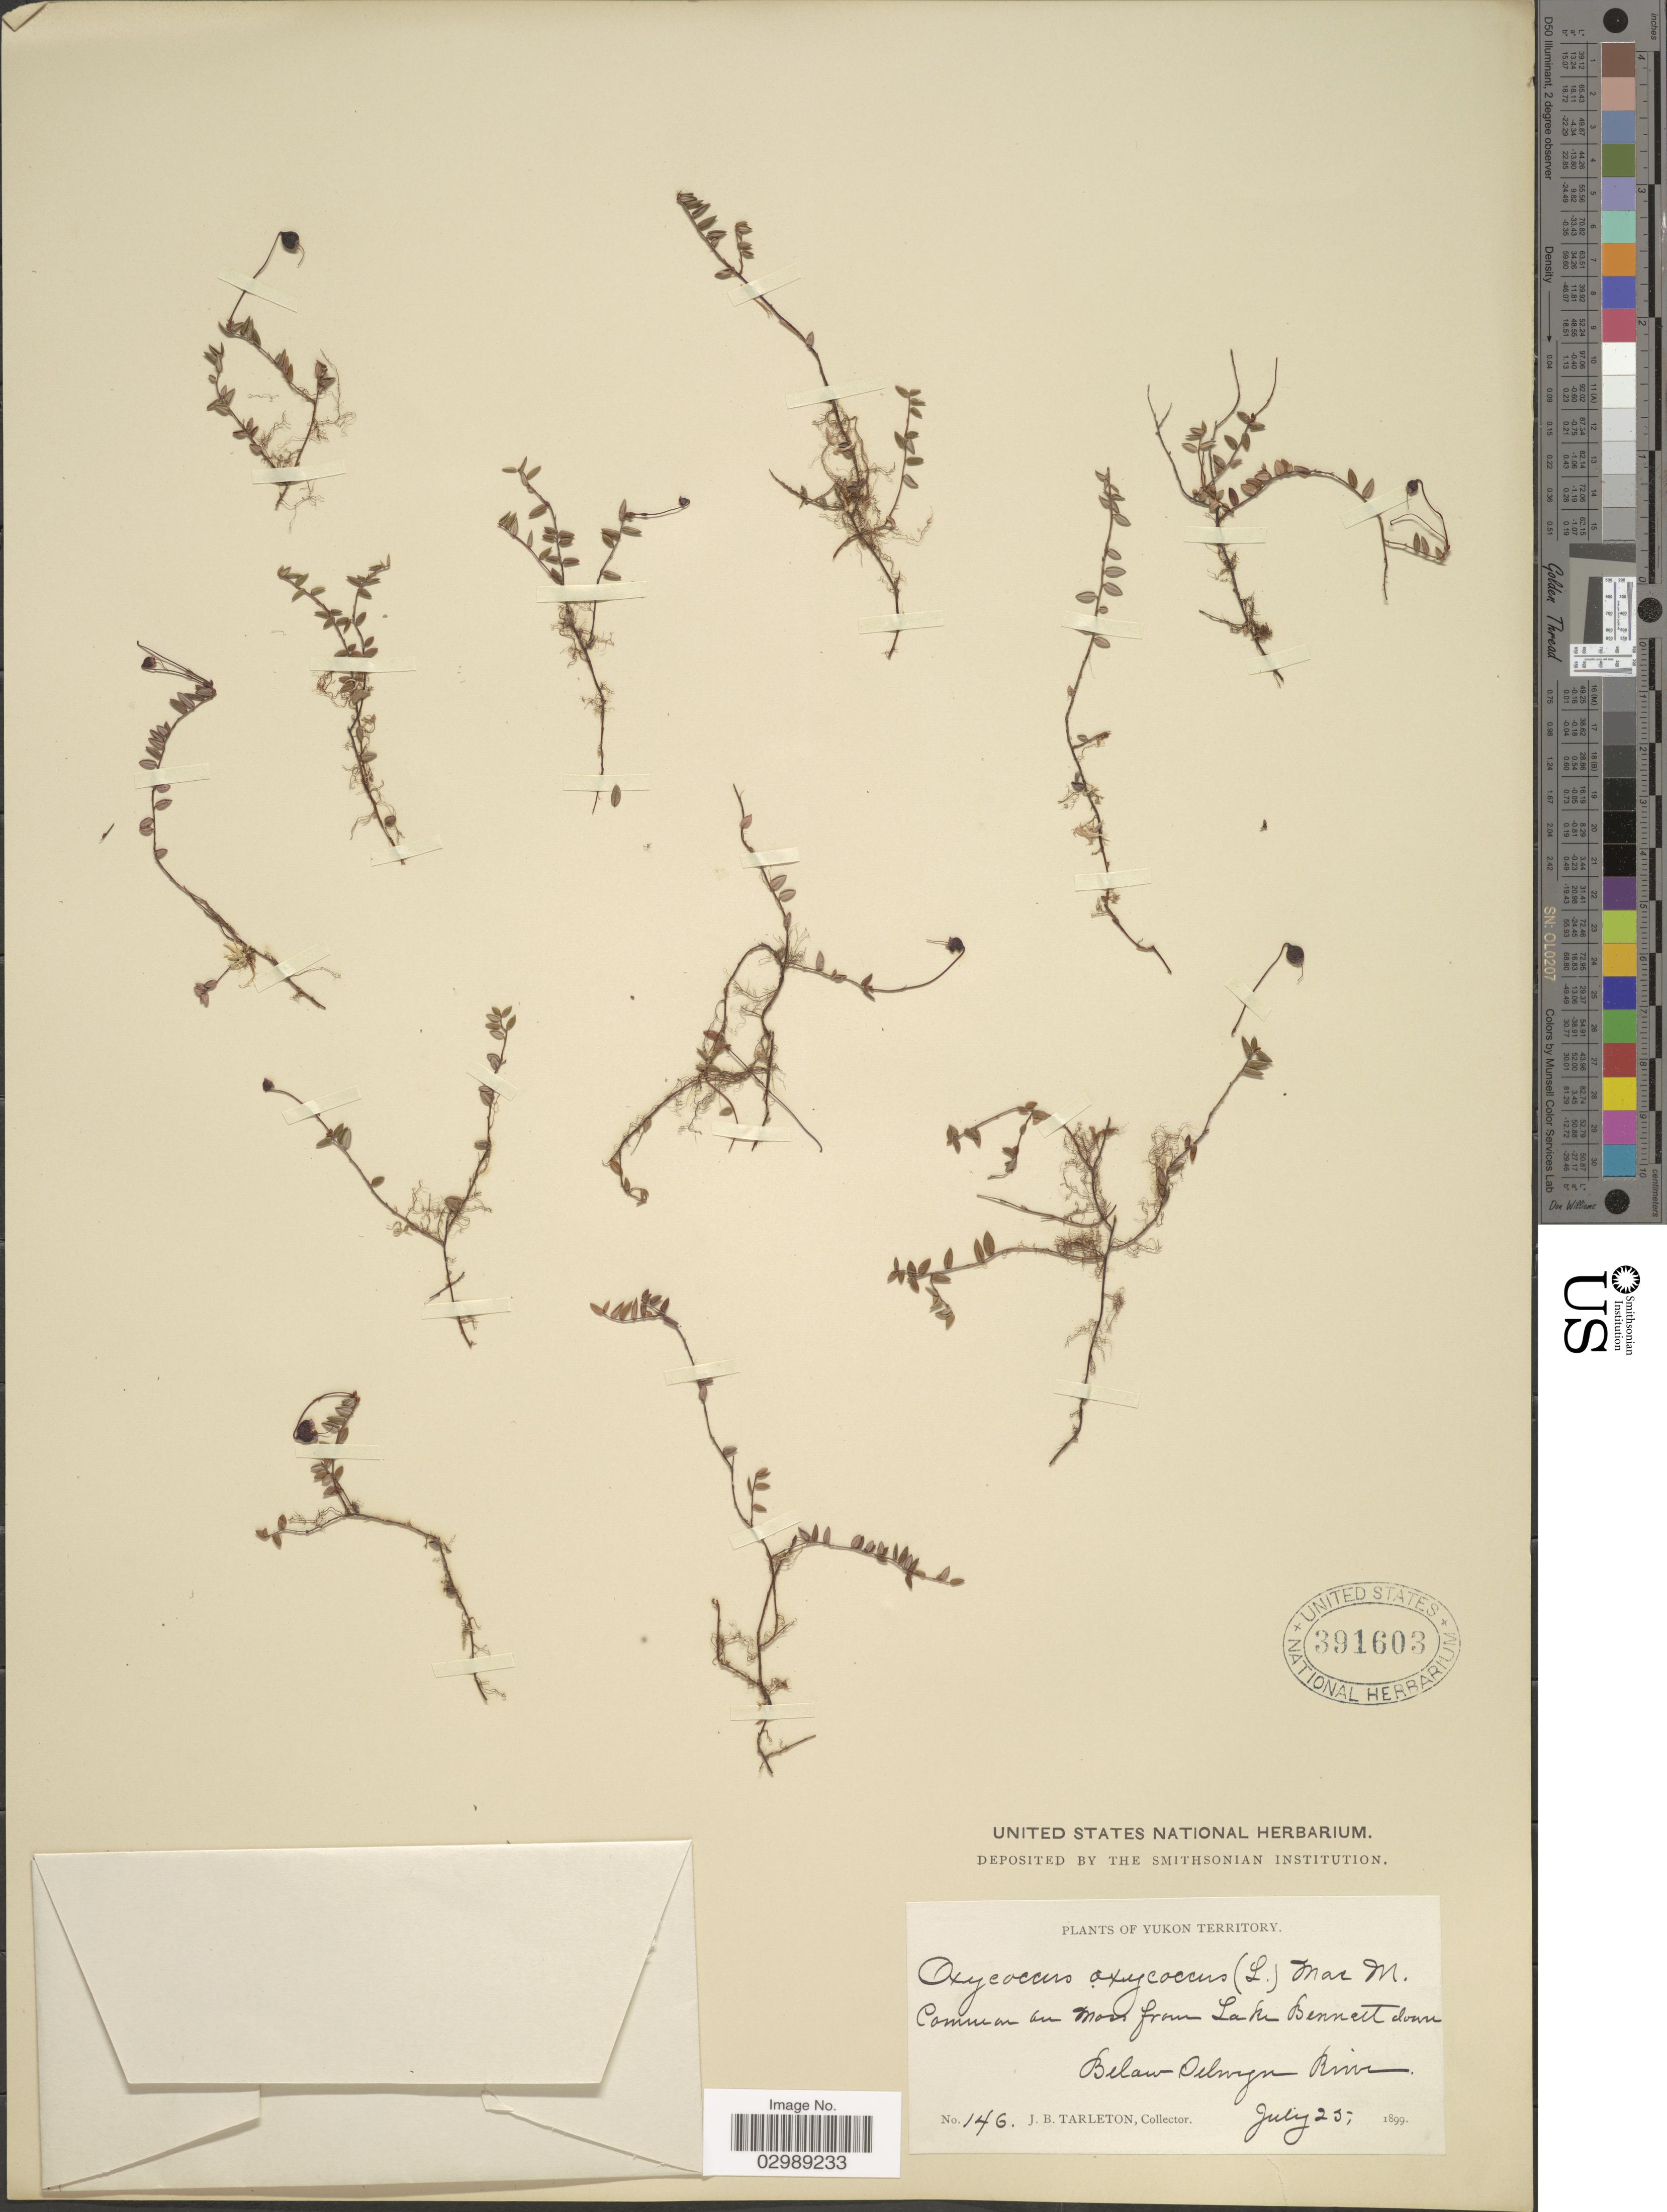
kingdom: Plantae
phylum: Tracheophyta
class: Magnoliopsida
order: Ericales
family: Ericaceae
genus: Vaccinium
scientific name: Vaccinium oxycoccos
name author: L.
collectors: J. Tarleton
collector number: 146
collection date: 1899-07-25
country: Canada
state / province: Yukon Territory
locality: Common on moss from Lake Bennett down, Below Selwyn River.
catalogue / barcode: US 391603